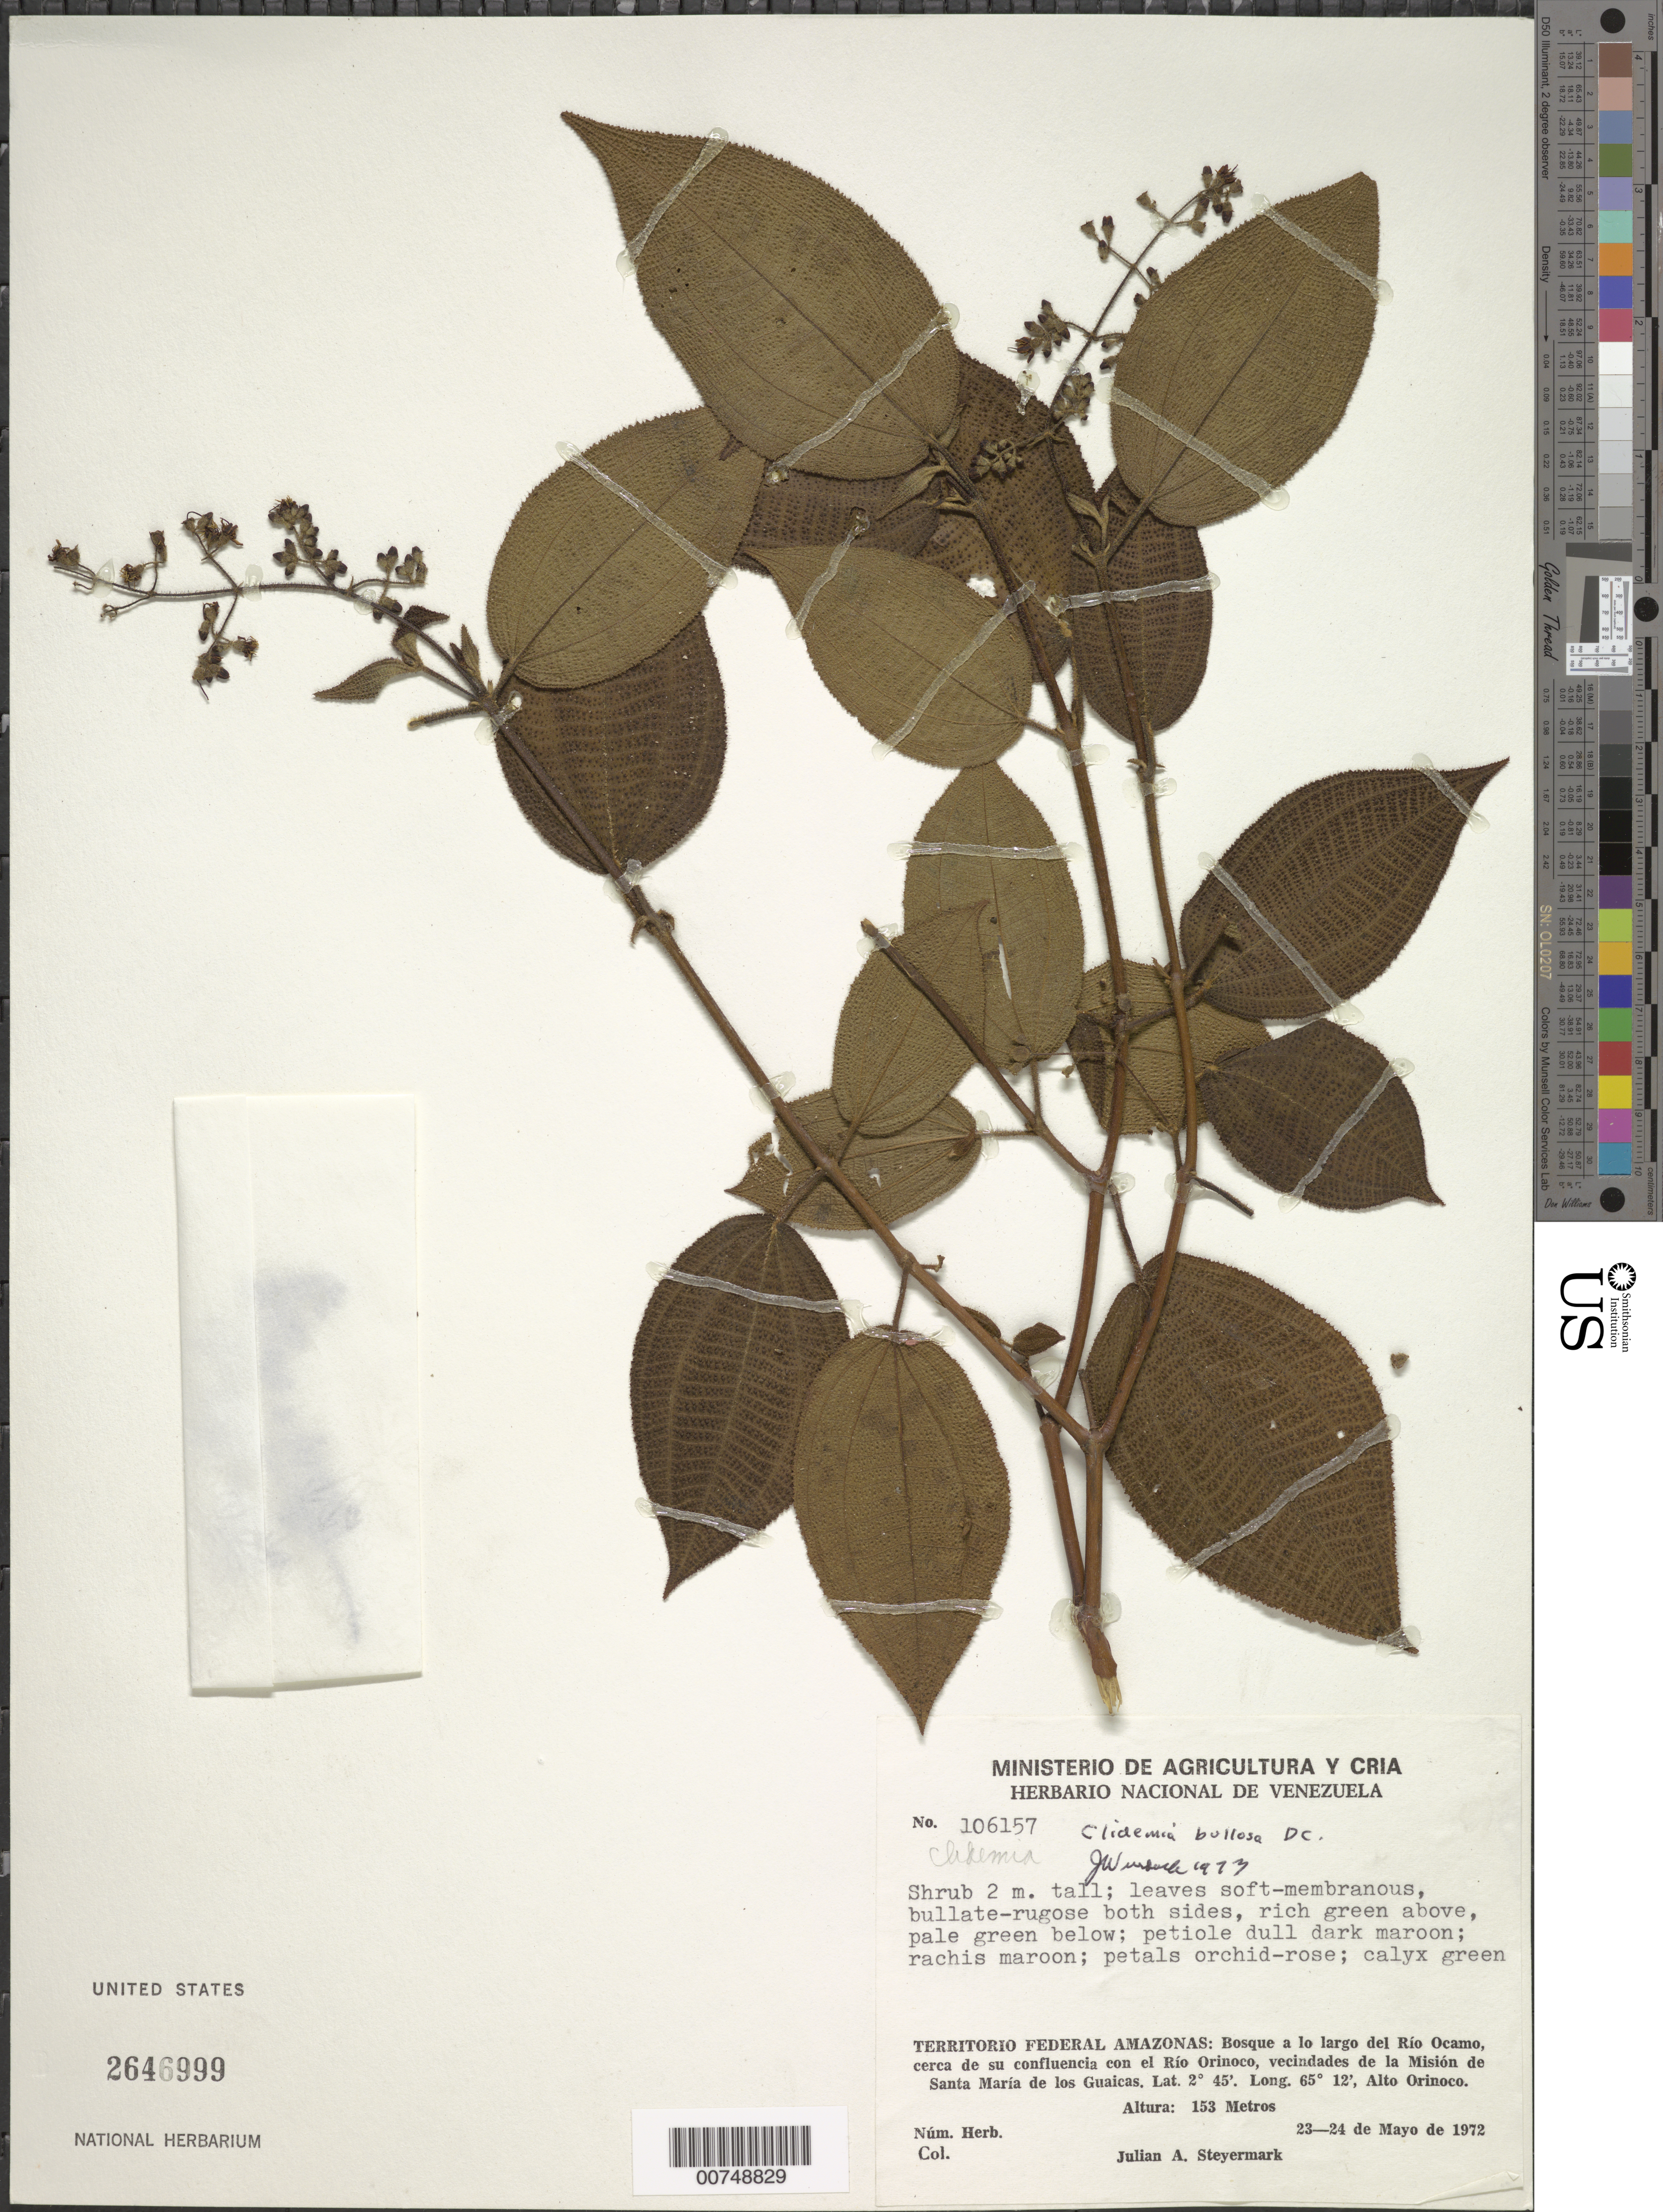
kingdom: Plantae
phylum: Tracheophyta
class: Magnoliopsida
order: Myrtales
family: Melastomataceae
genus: Clidemia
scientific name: Clidemia bullosa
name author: DC.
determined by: Wurdack, John J., (US), US (UNITED STATES)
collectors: J. Steyermark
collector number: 106157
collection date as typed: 23-May-72 to 24-May-72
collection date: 1972-05-23/1972-05-24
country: Venezuela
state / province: Amazonas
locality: Río Ocamo, near confluence with Río Orinoco, vic of Misión de Santa María de los Guaicas; Alto Orinoco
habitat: Forest along river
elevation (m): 153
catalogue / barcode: US 2646999